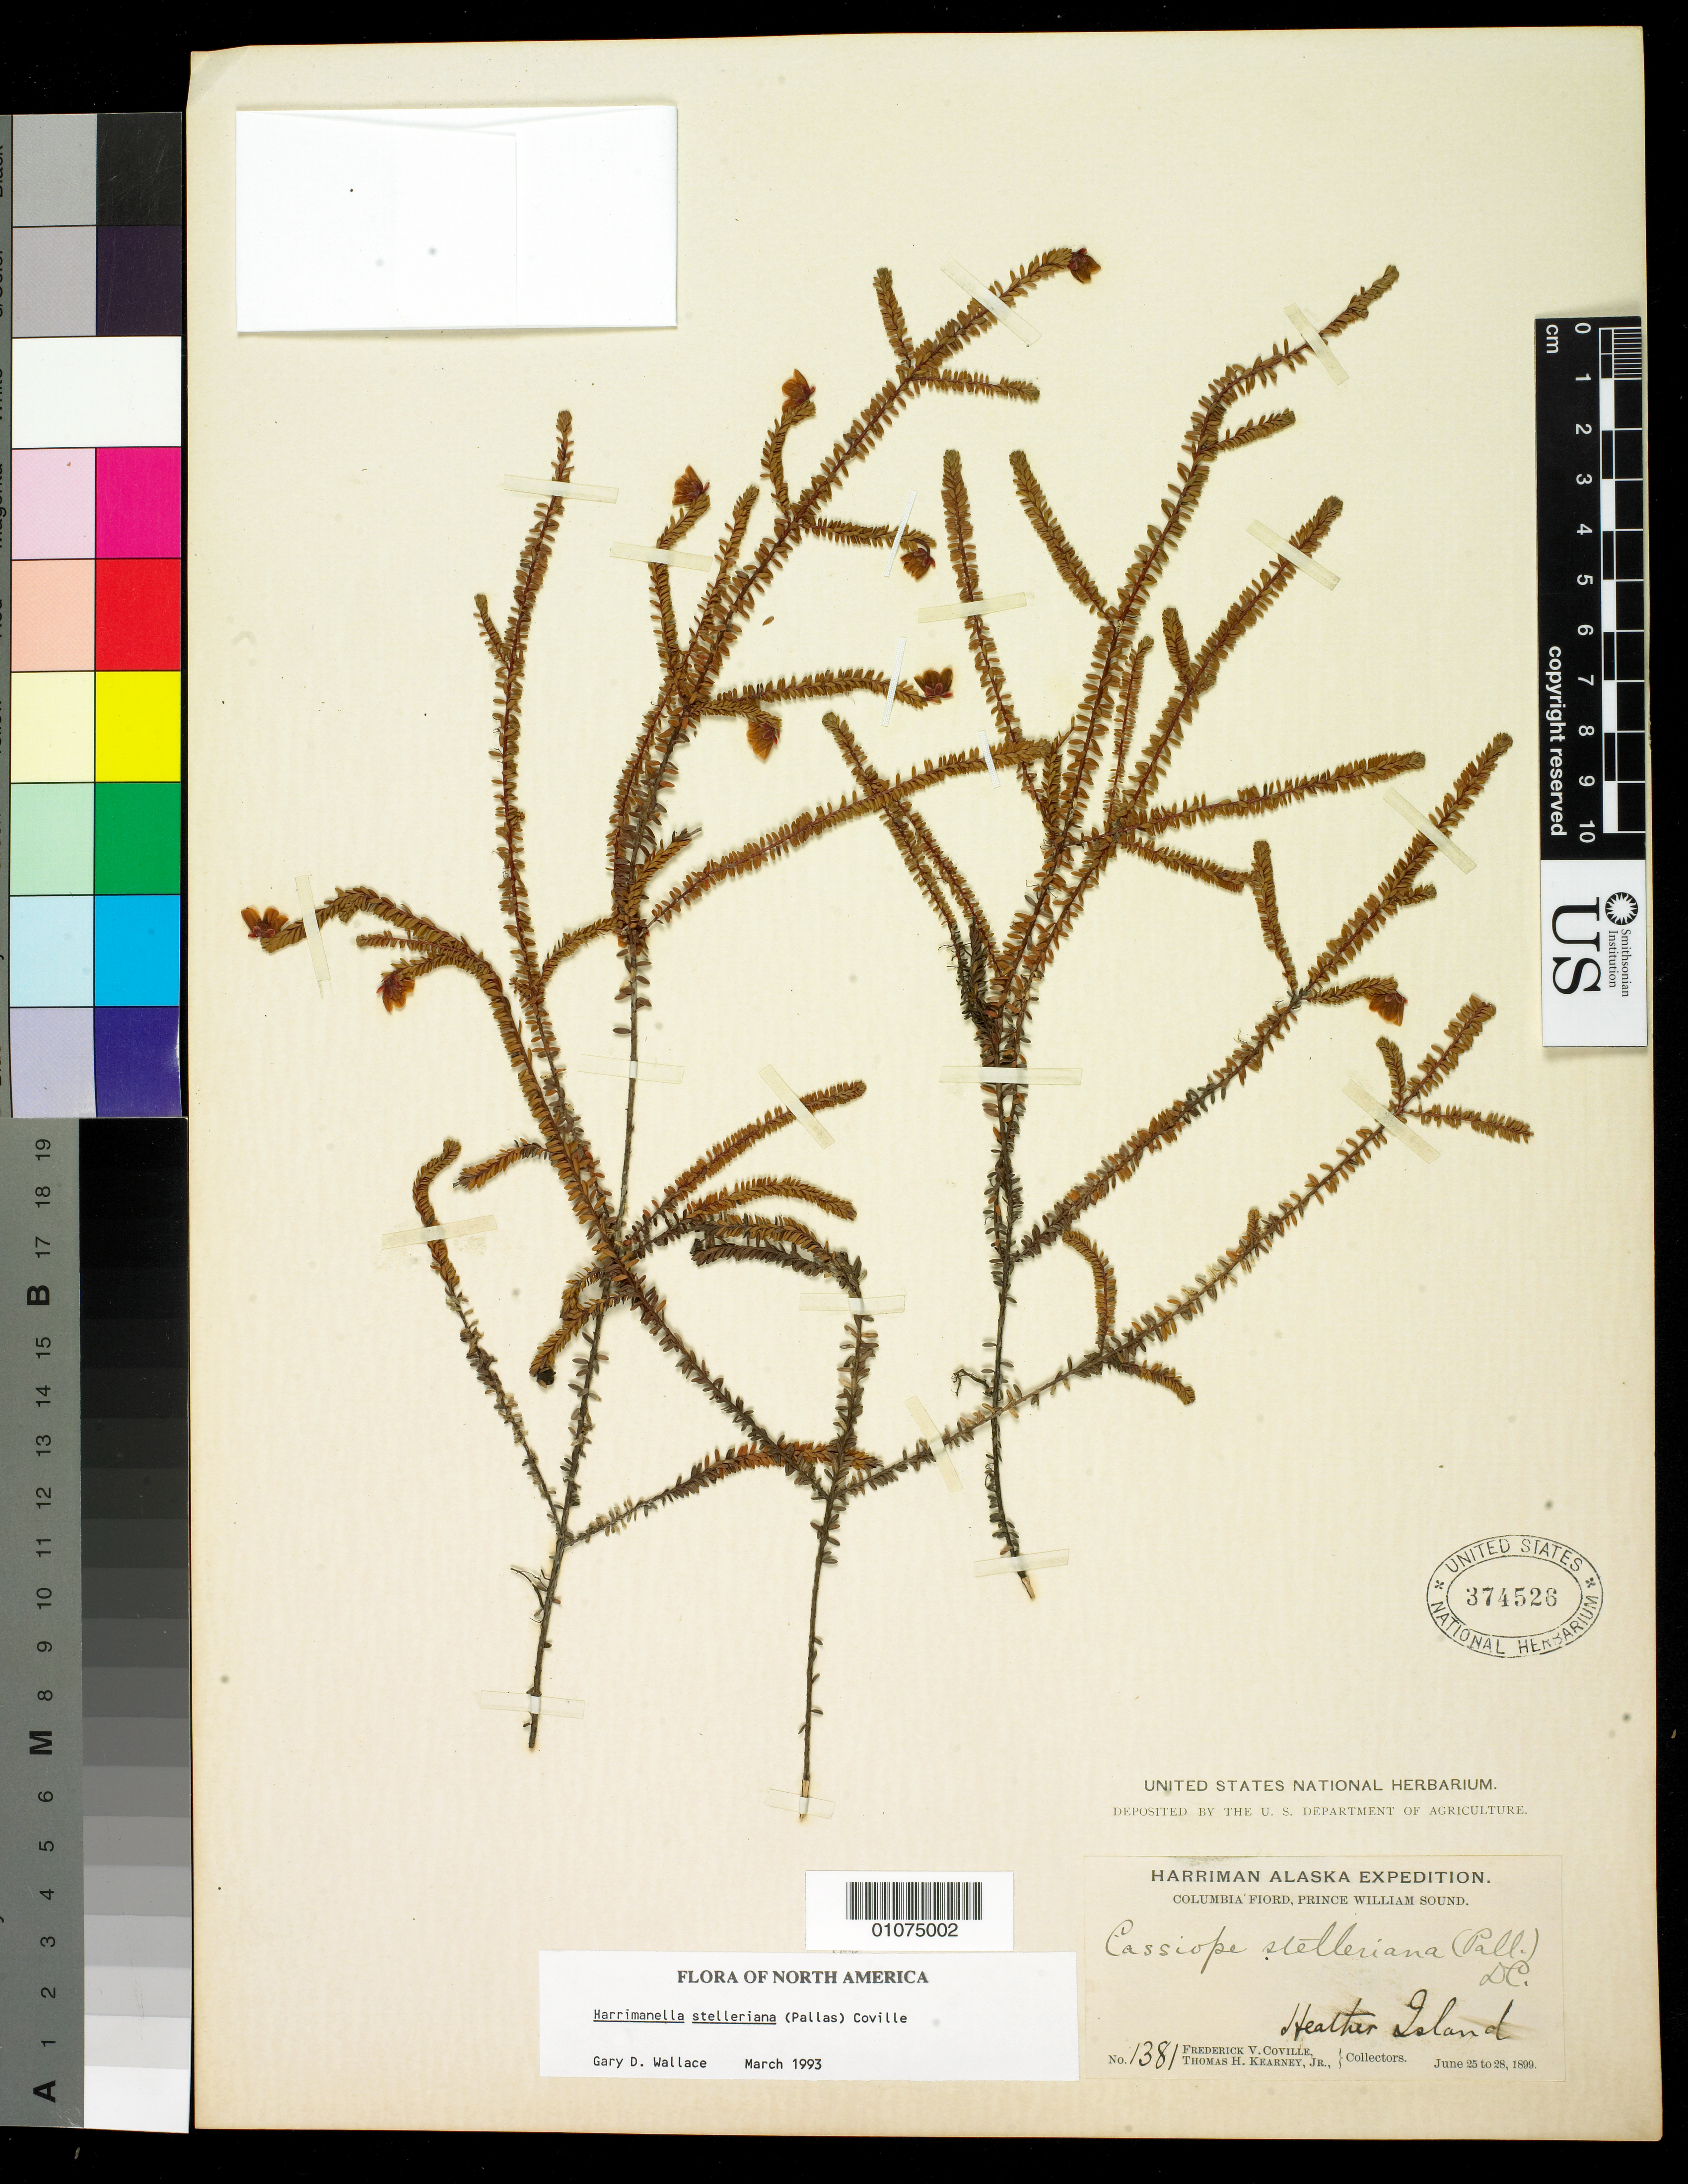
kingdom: Plantae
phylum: Tracheophyta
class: Magnoliopsida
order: Ericales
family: Ericaceae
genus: Harrimanella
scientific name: Harrimanella stelleriana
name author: (Pall.) Coville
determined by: Wallace, G. D.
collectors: F. V. Coville & T. H. Kearney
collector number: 1381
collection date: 1899-06-25/1899-06-28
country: United States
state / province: Alaska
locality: Columbia Fiord, Prince William Sound, Heather Island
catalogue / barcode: US 374526